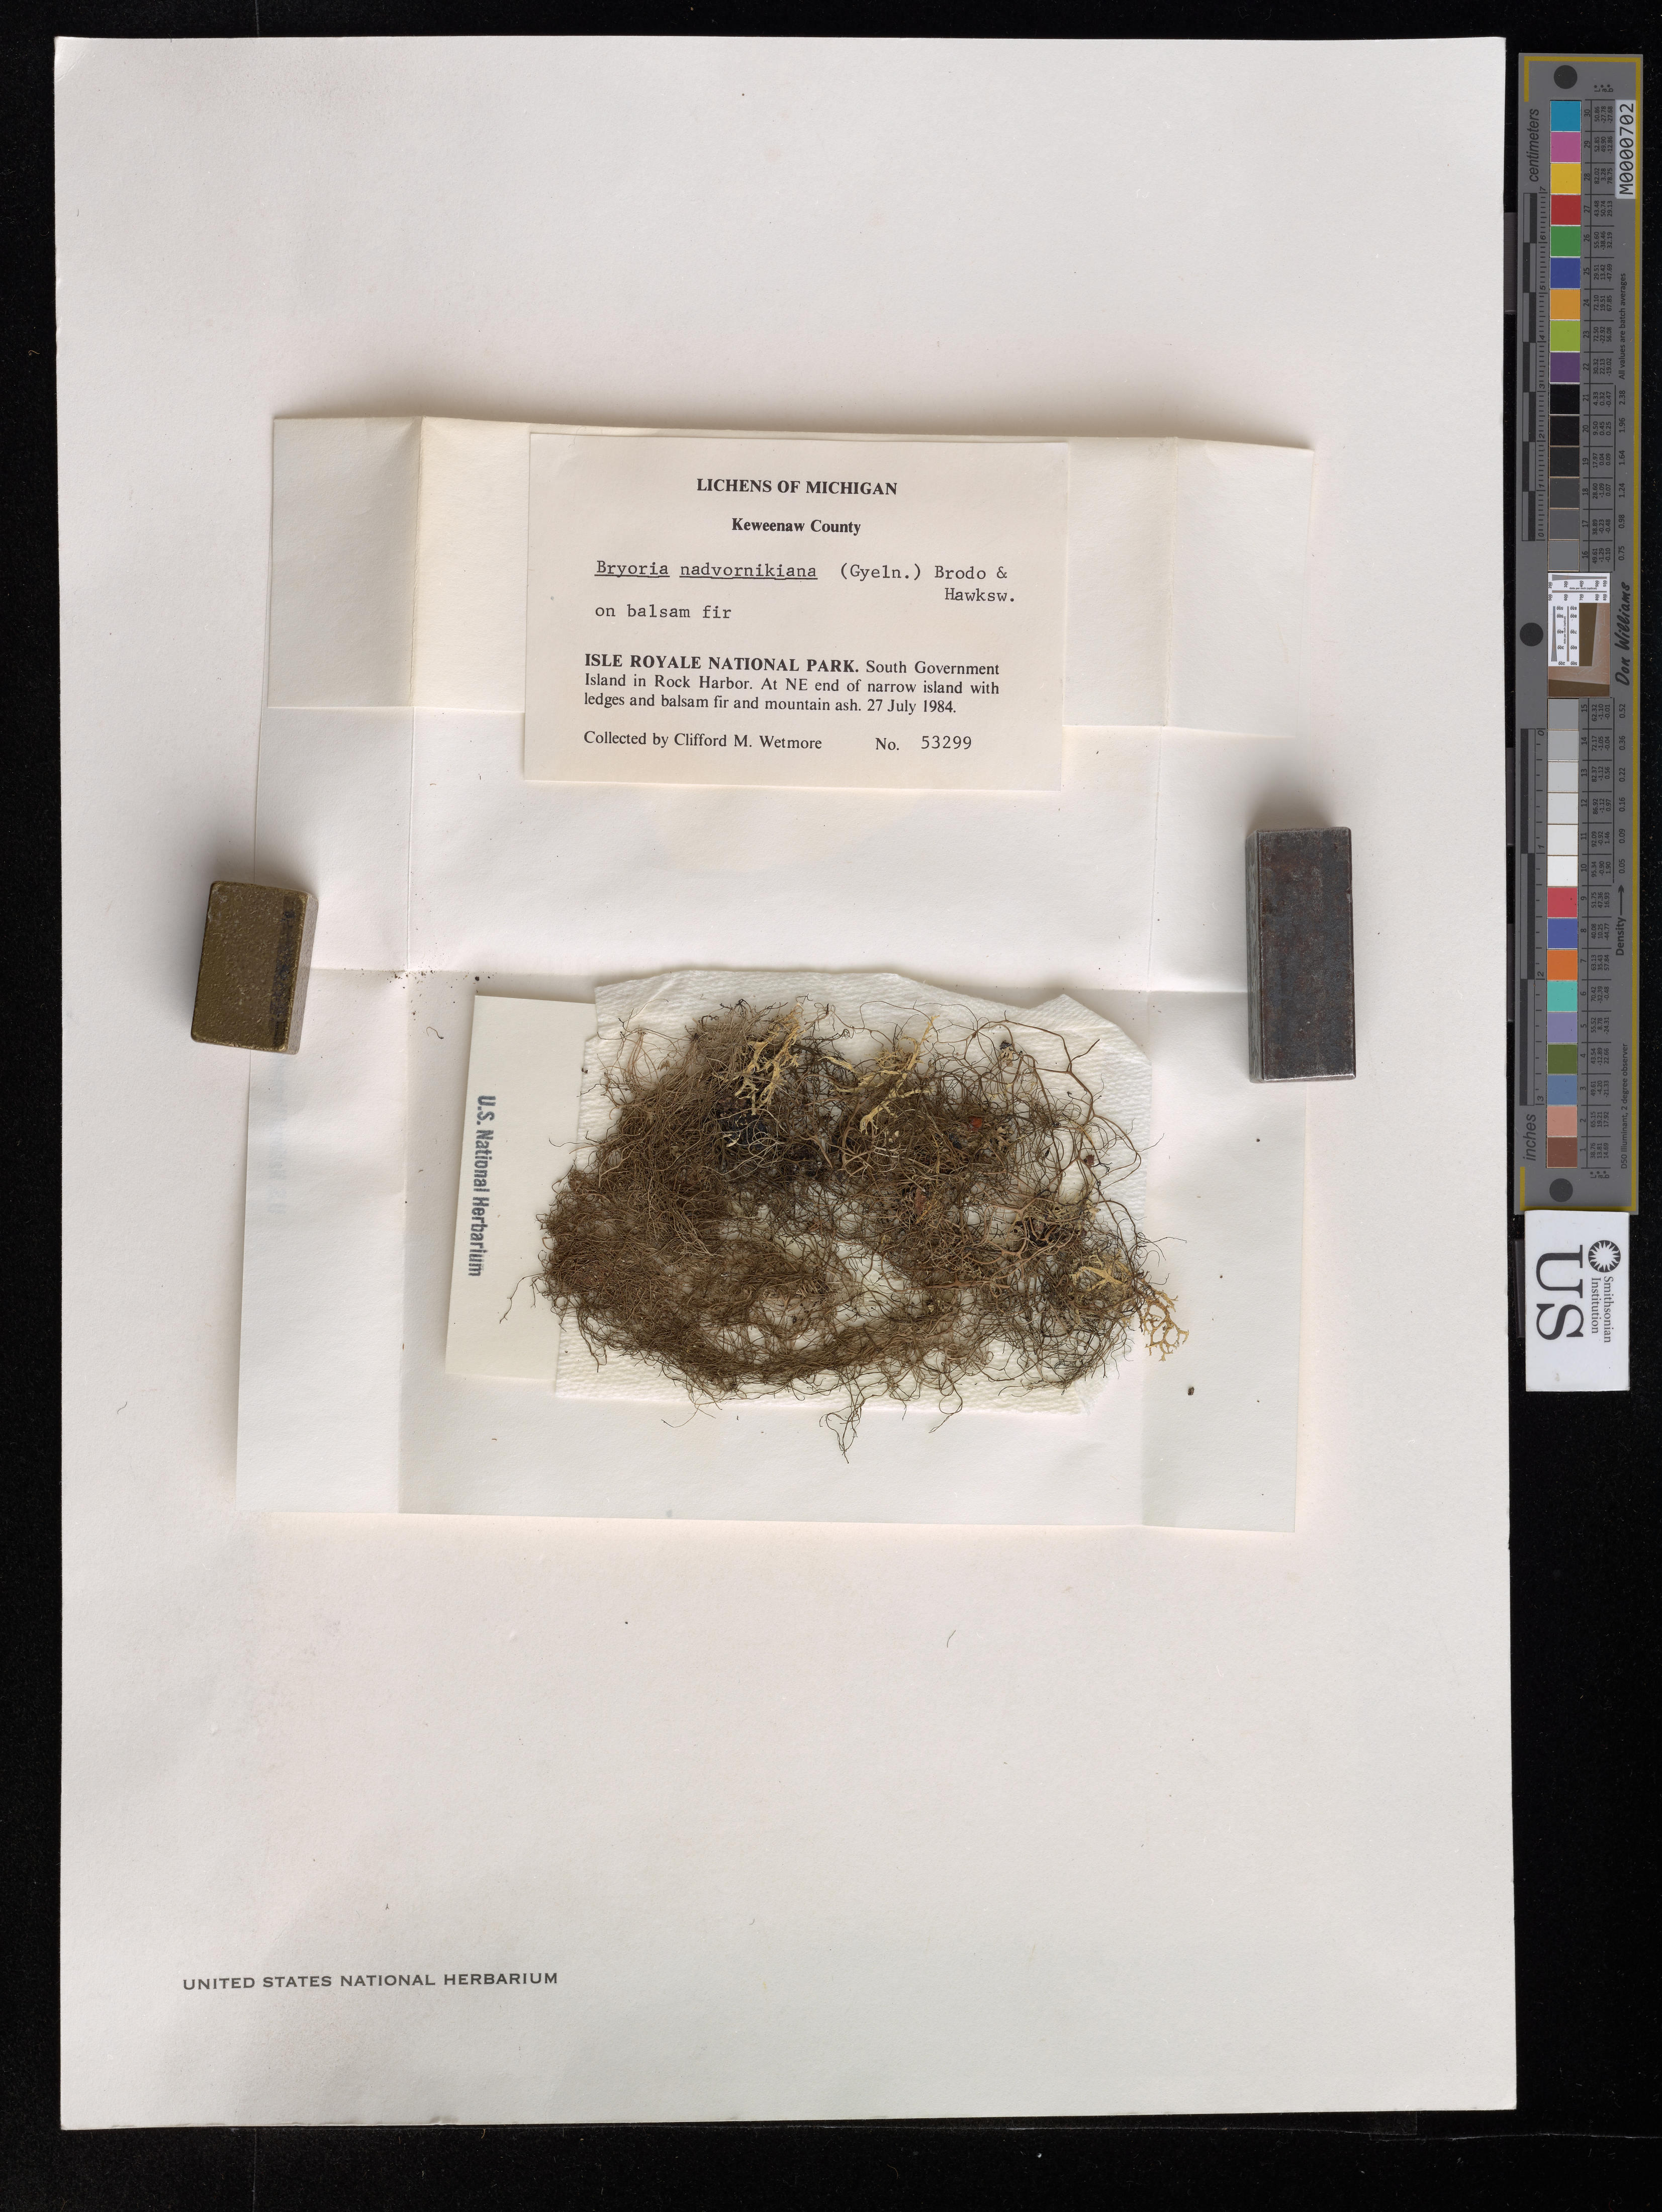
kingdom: Fungi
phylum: Ascomycota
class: Lecanoromycetes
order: Lecanorales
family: Parmeliaceae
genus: Bryoria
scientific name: Bryoria nadvornikiana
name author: (Gyeln.) Brodo & D.Hawksw.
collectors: C. Wetmore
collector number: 53299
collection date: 1984-07-27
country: United States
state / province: Michigan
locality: Keweenaw County. Isle Royale National Park. South Government Island in Rock Harbor. At NE end of narrow island with ledges and balsam fir and mountain ash.